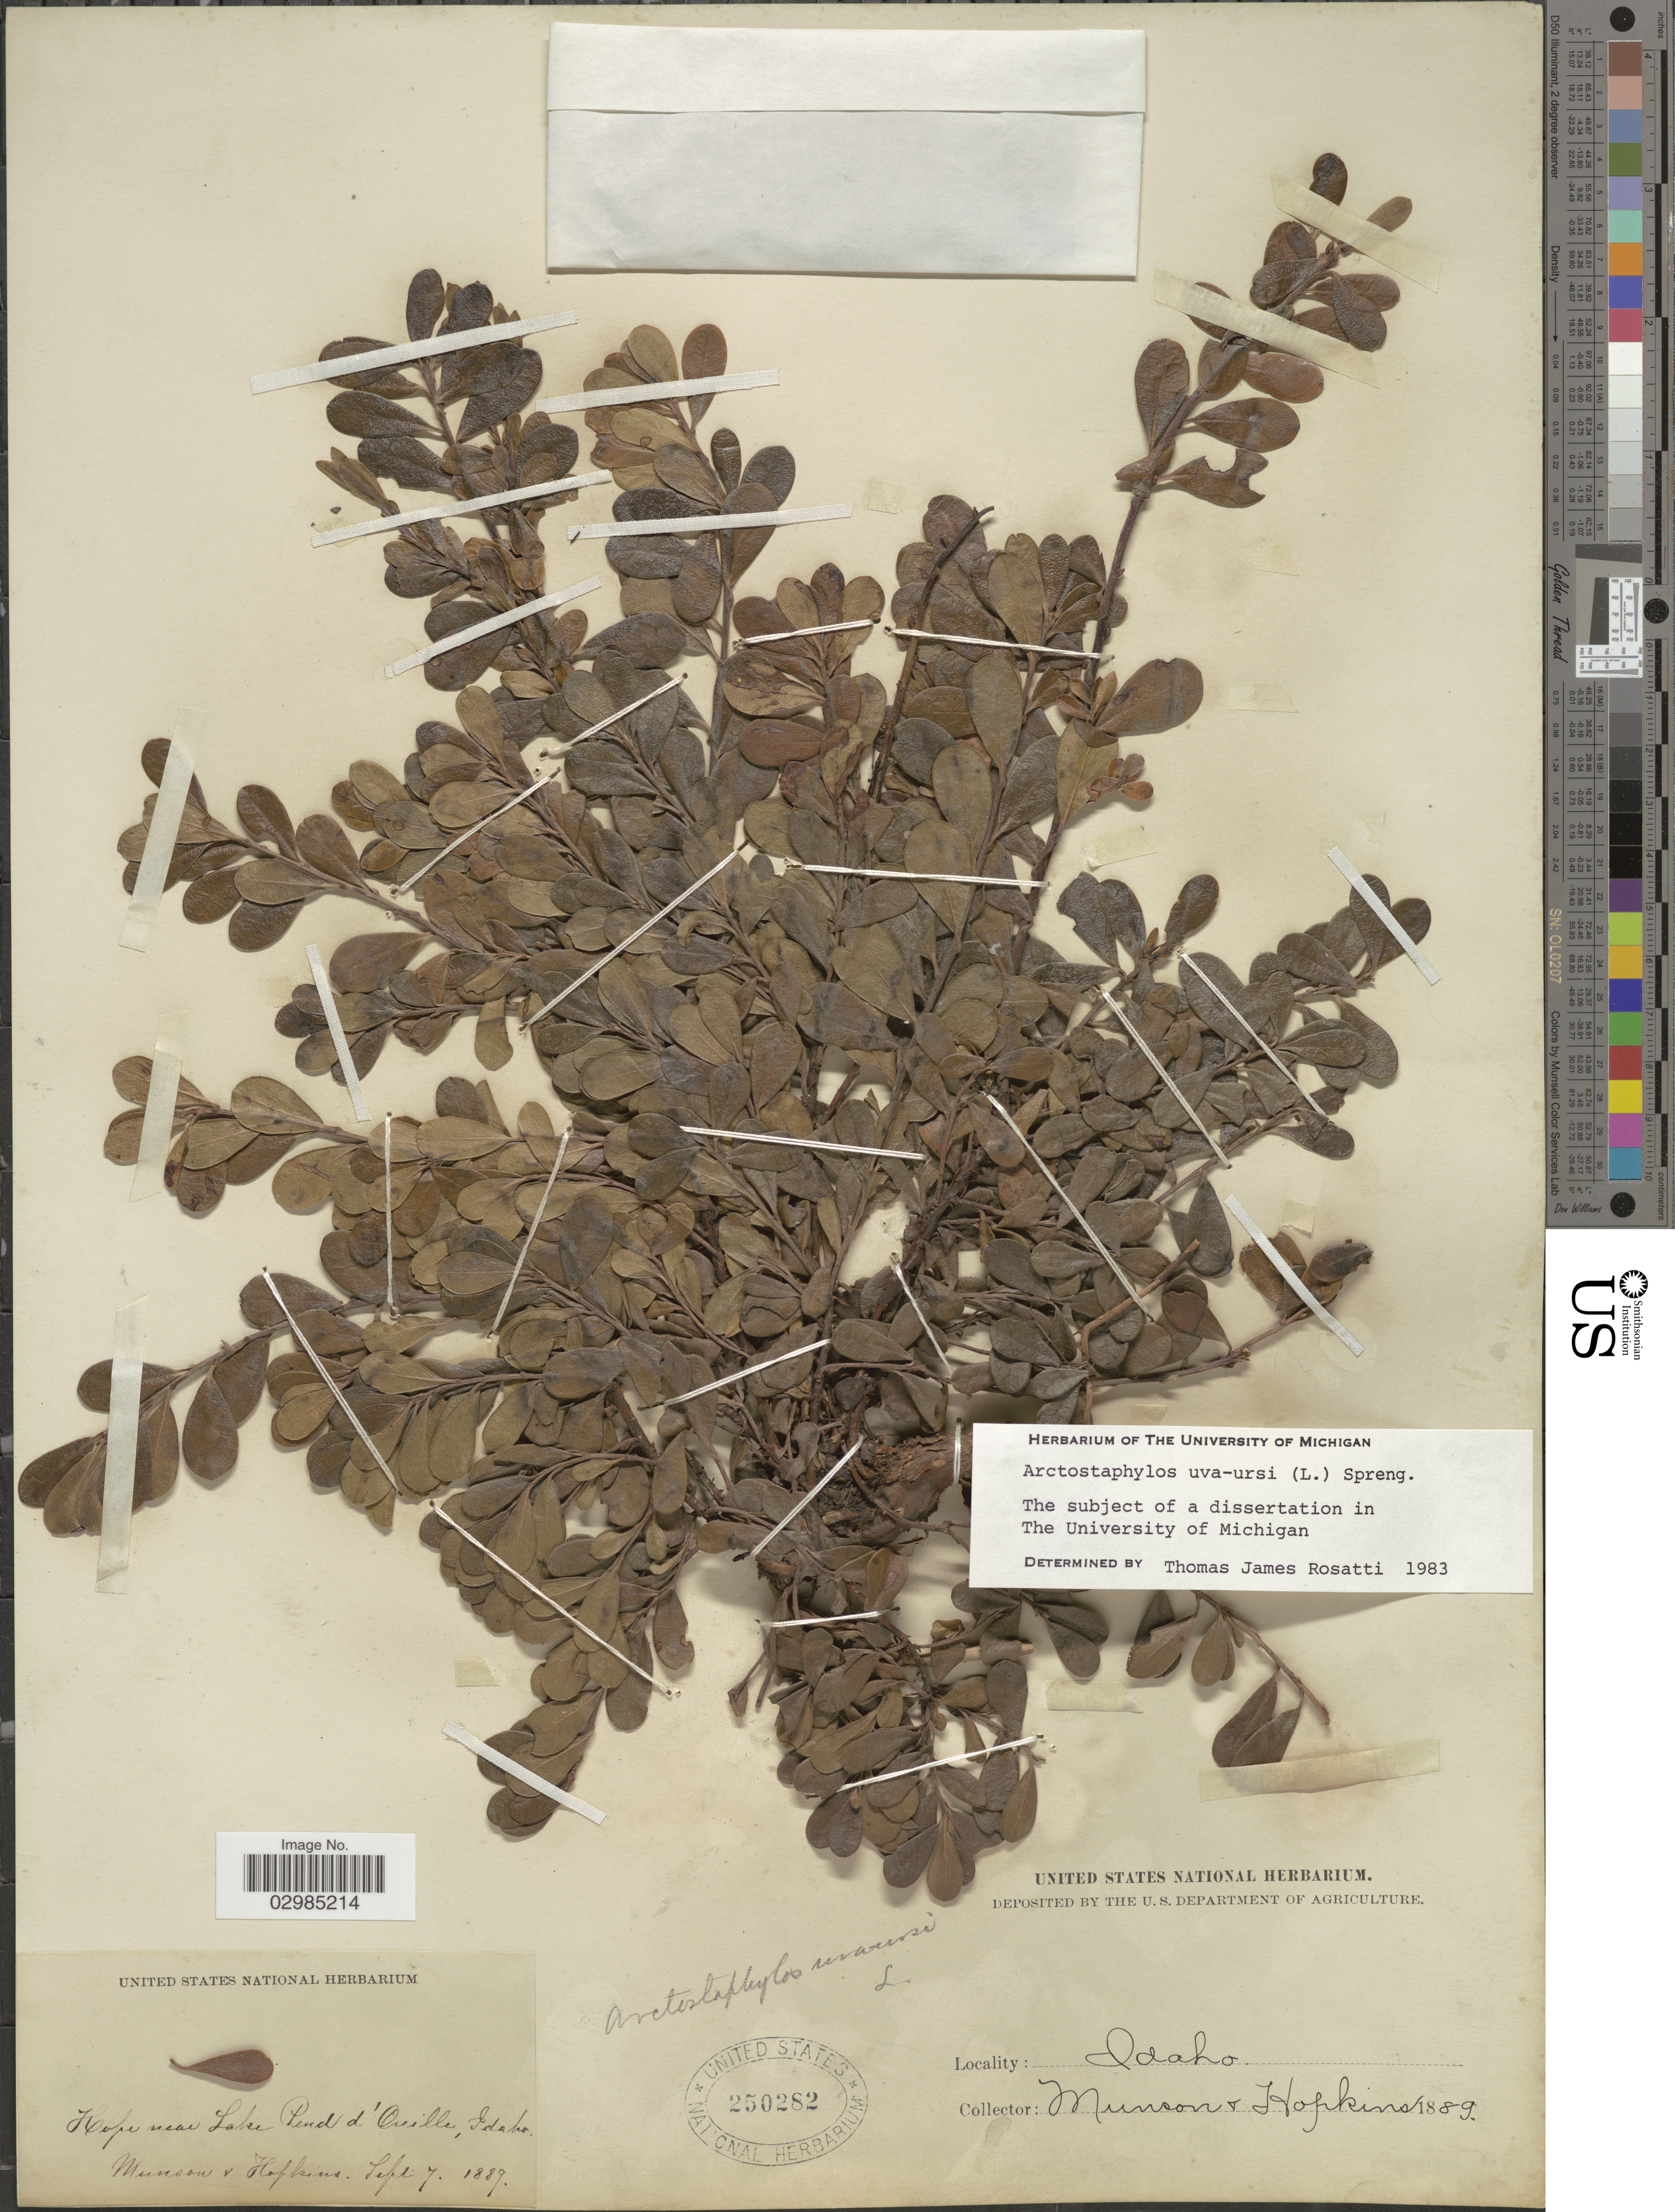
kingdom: Plantae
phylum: Tracheophyta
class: Magnoliopsida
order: Ericales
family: Ericaceae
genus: Arctostaphylos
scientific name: Arctostaphylos uva-ursi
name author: (L.) Spreng.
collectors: -. Munson & -- Hopkins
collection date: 1889-09-07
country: United States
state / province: Idaho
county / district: Bonner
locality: Hope near Lake Pend d'Oreille.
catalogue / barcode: US 250282